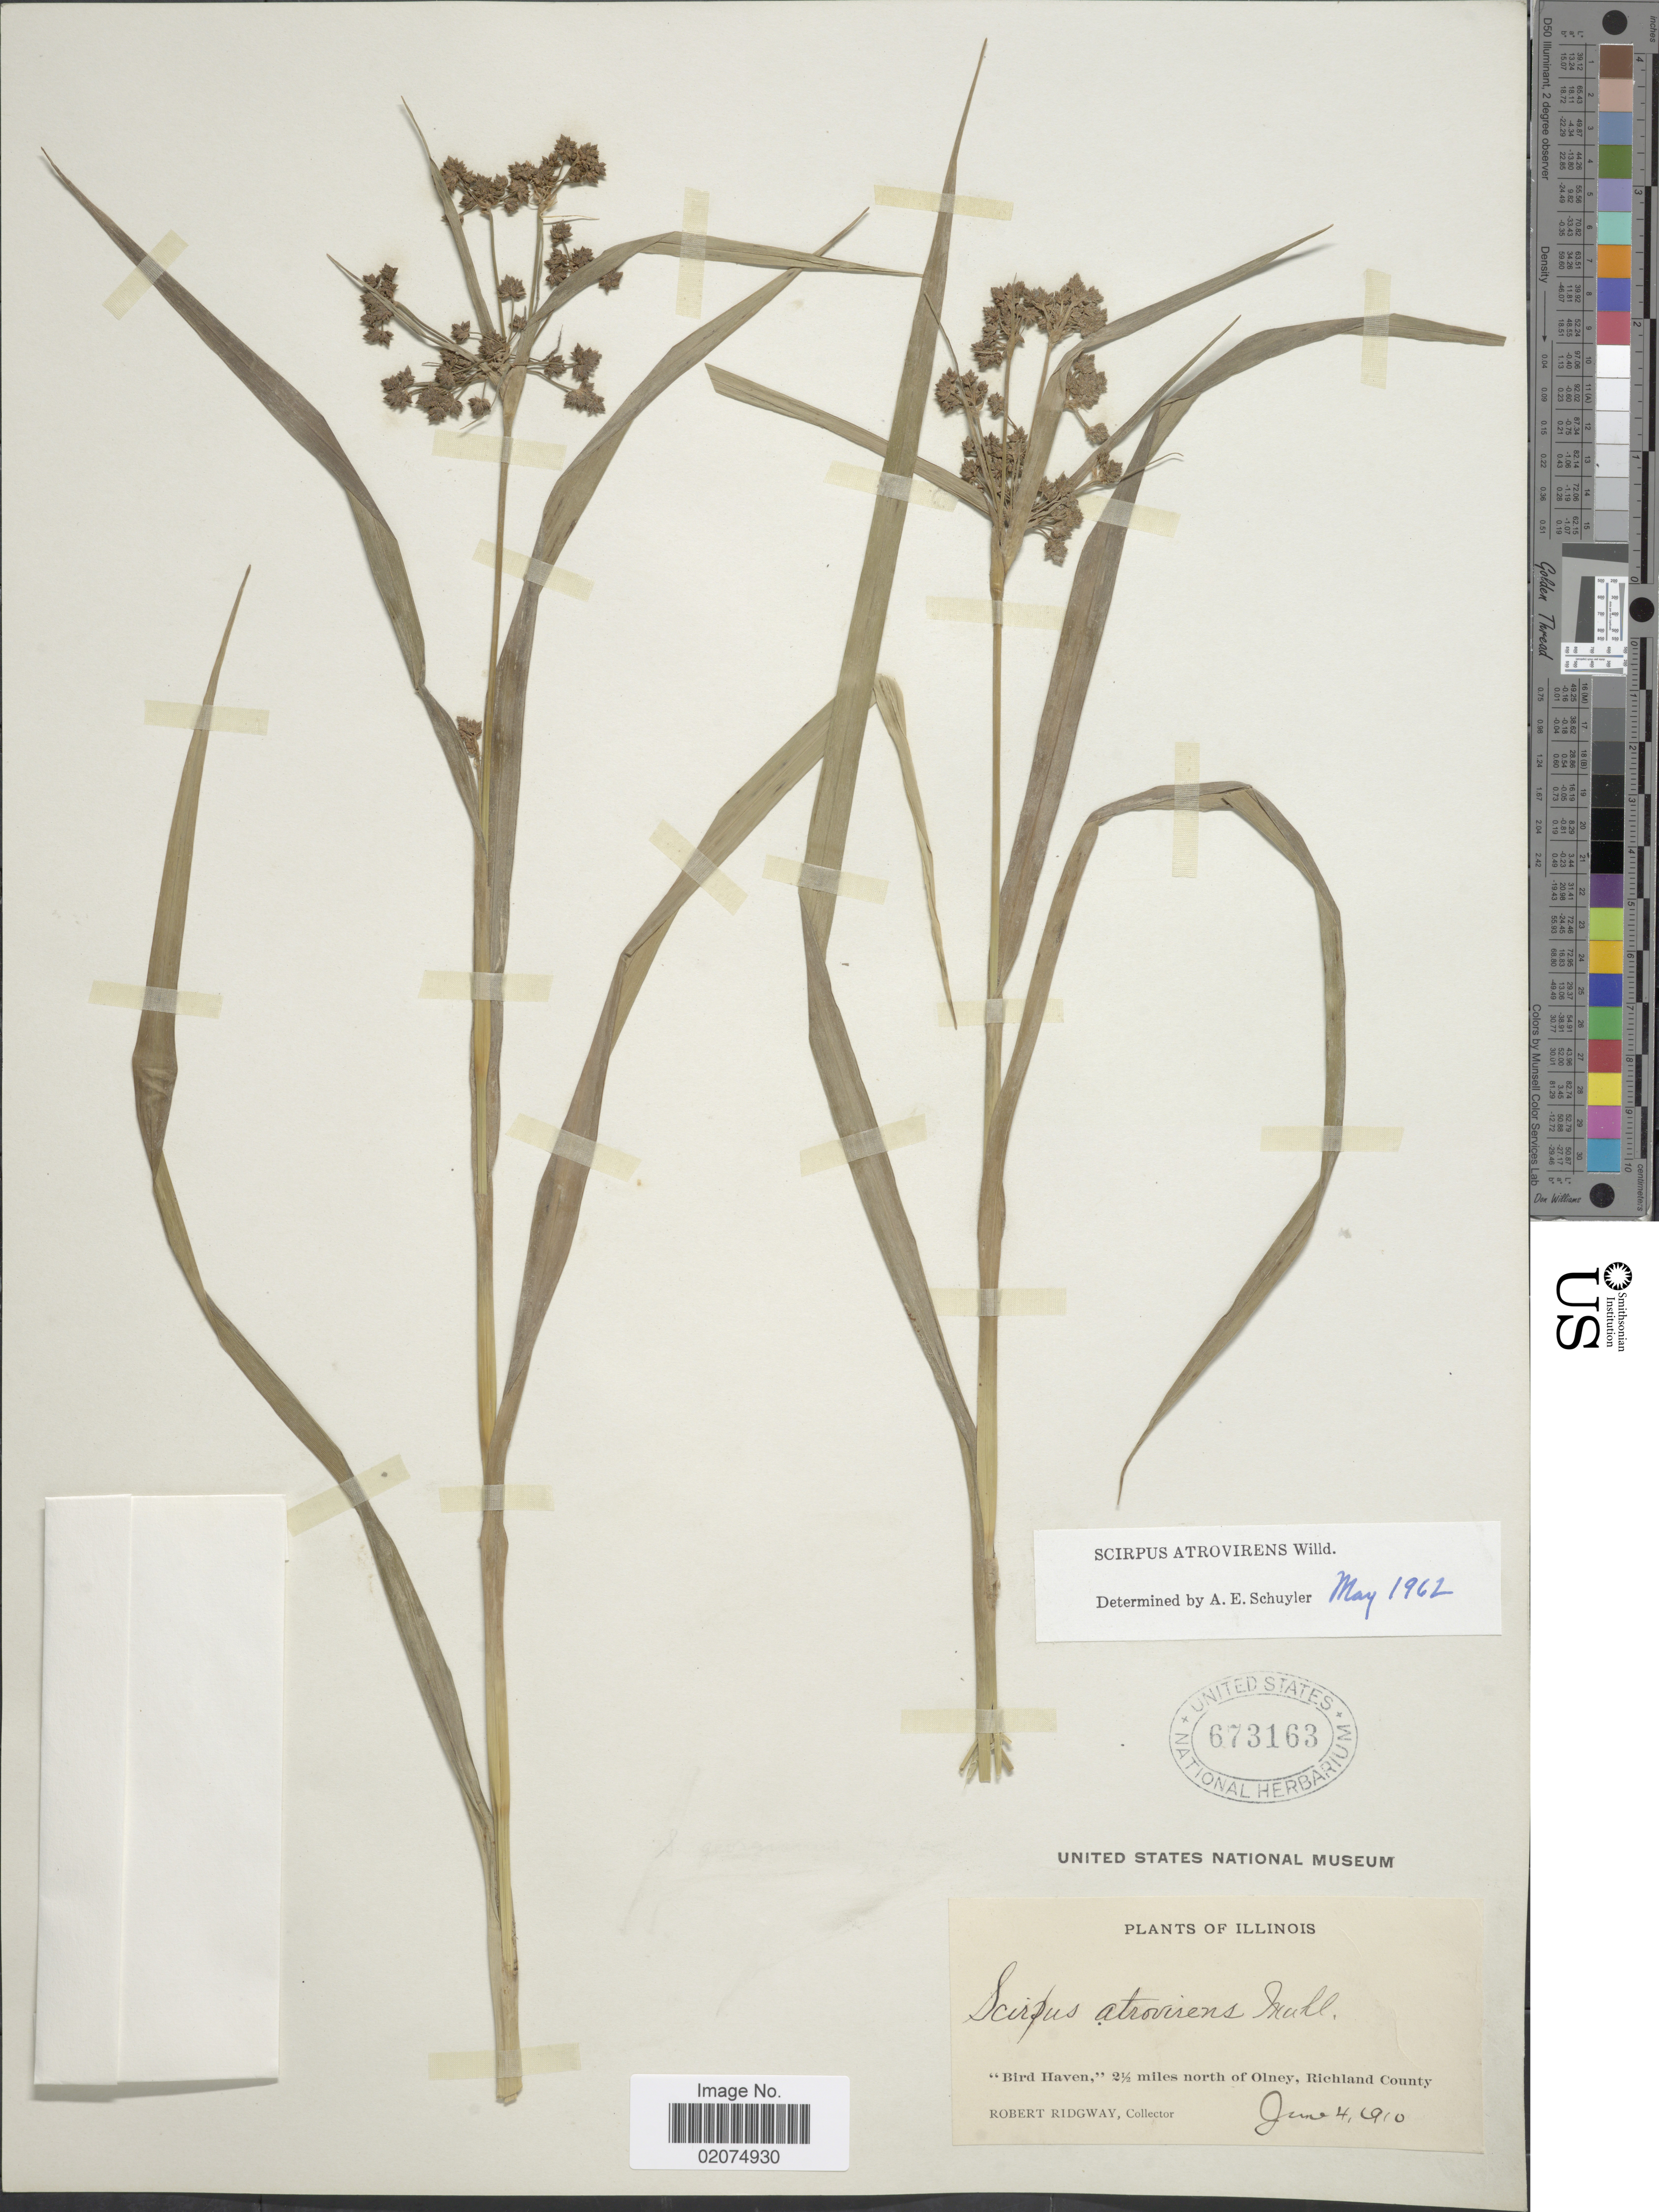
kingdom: Plantae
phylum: Tracheophyta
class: Liliopsida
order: Poales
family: Cyperaceae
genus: Scirpus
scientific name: Scirpus atrovirens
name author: Willd.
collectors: R. Ridgway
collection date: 1910-06-04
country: United States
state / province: Illinois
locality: Bird Haven, 2½ miles north of Olney, Richland County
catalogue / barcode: US 673163